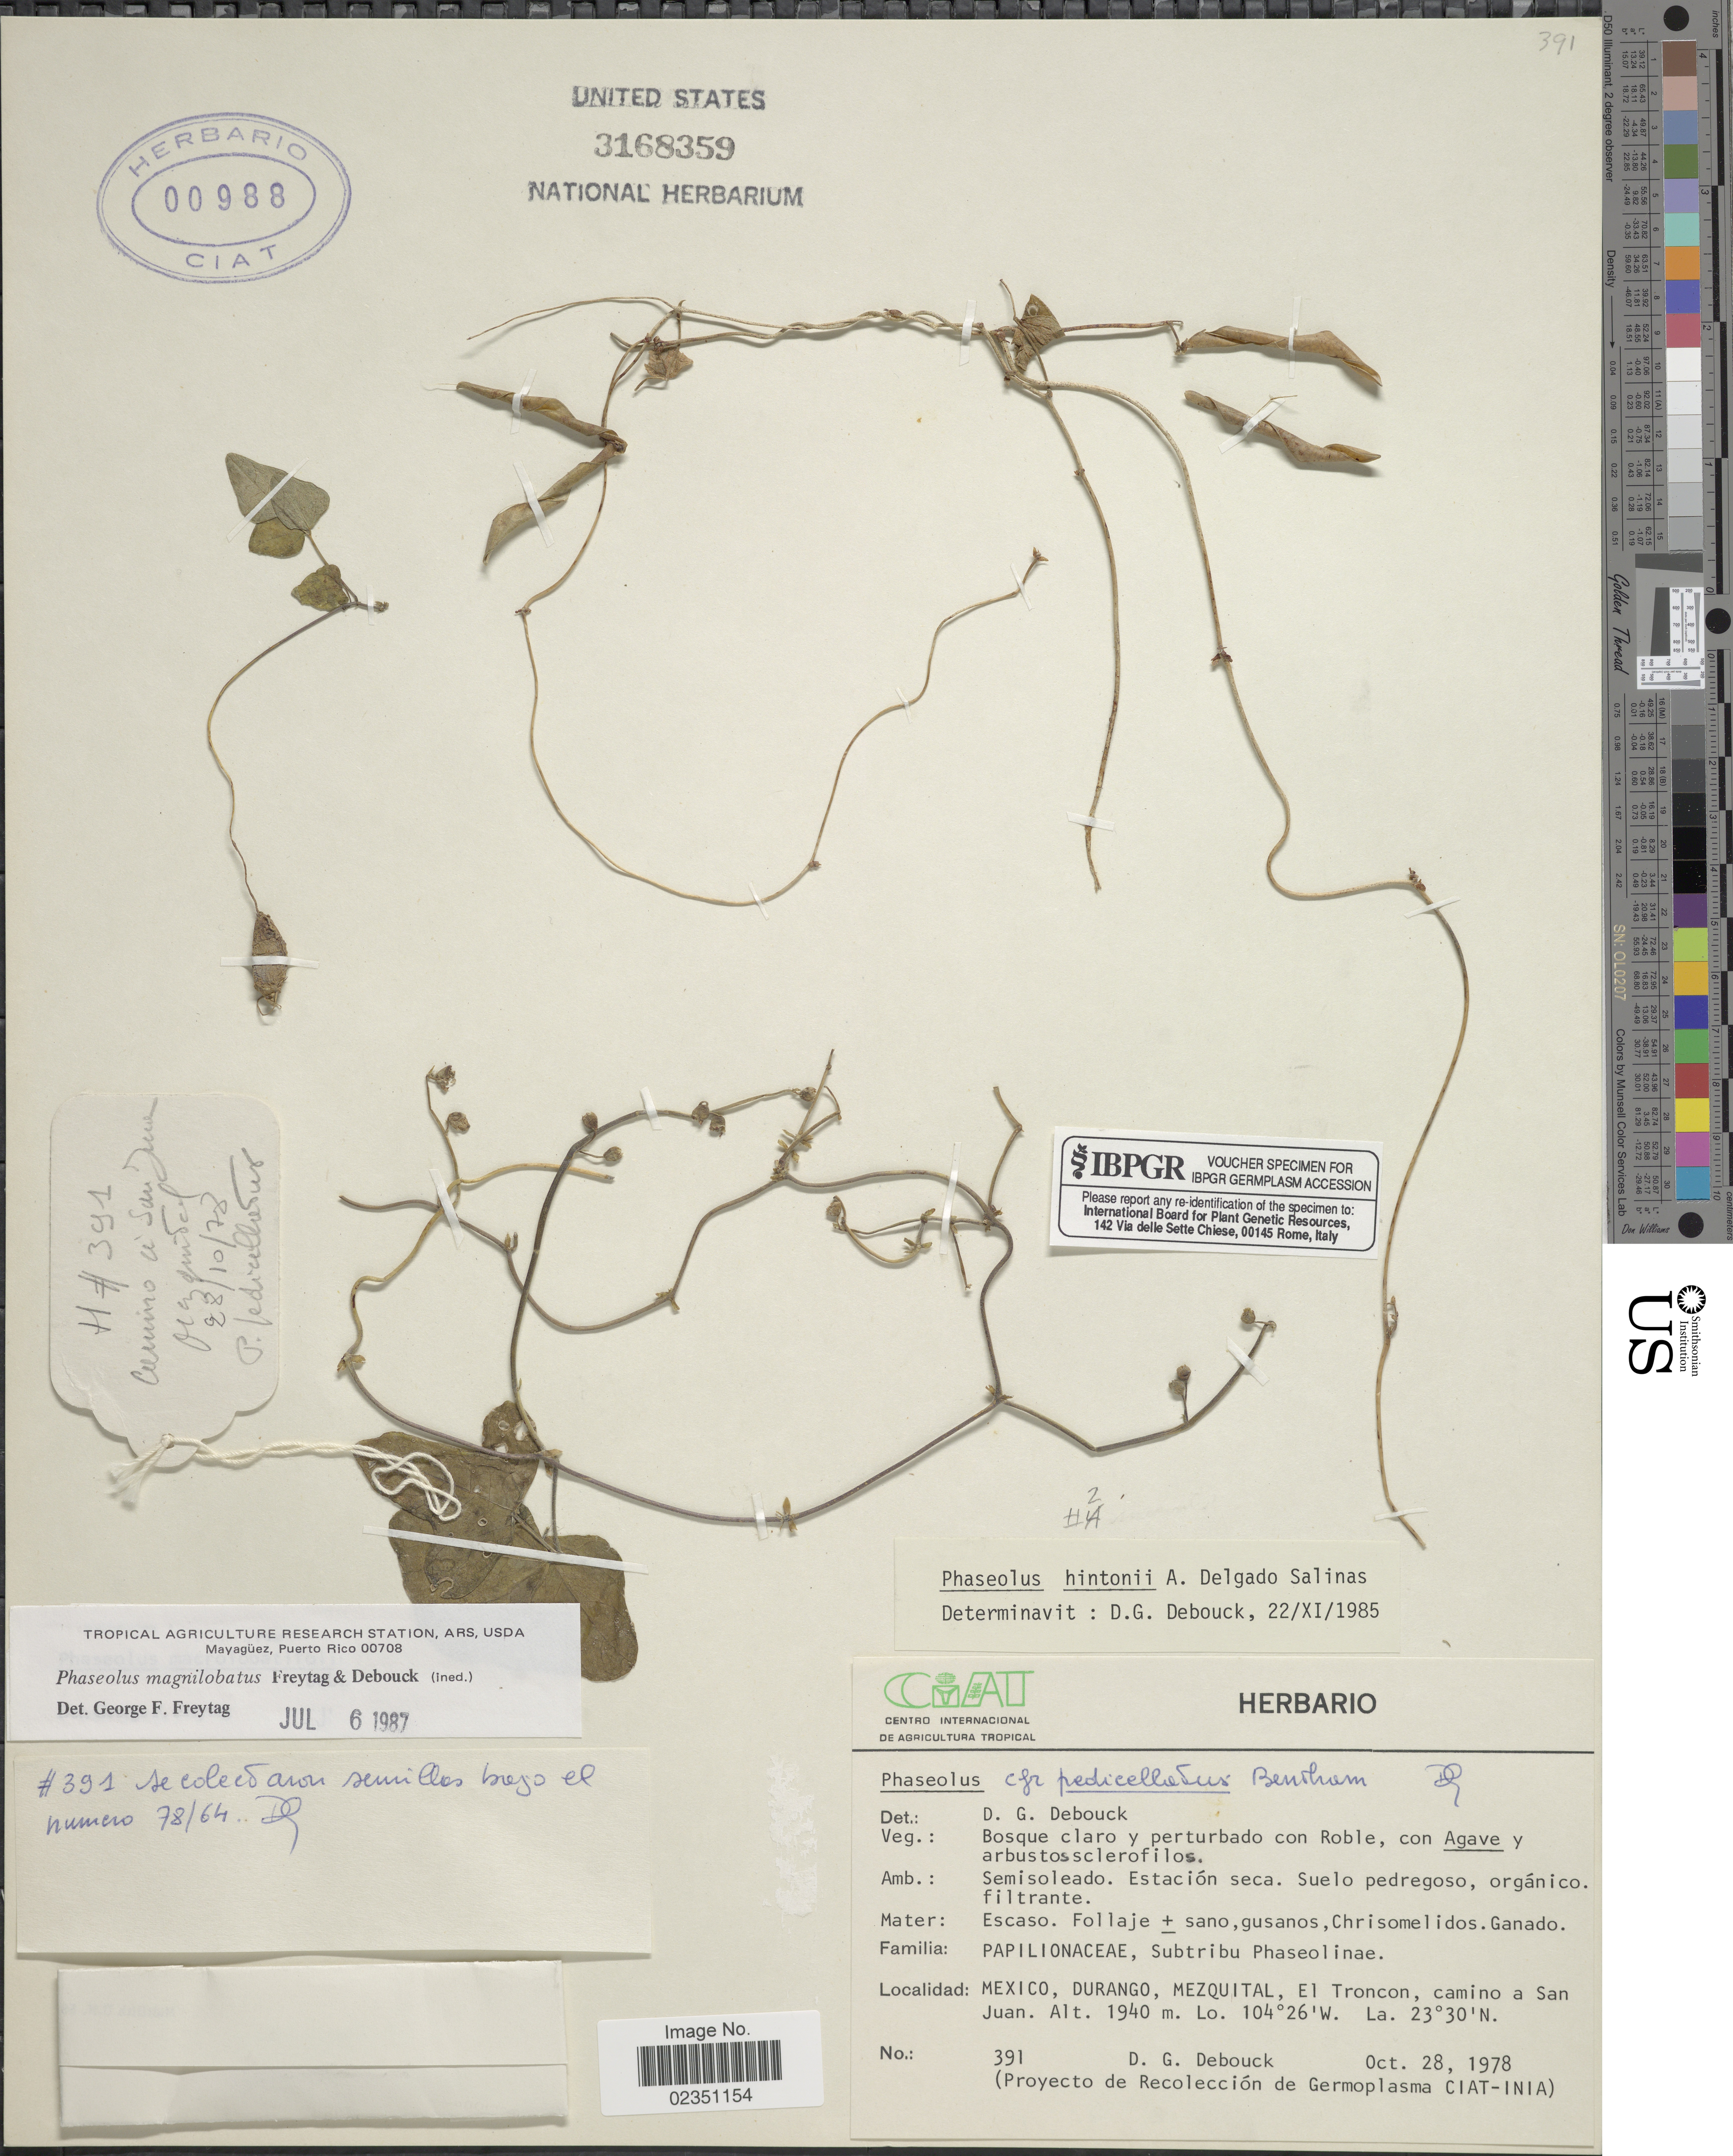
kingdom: Plantae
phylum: Tracheophyta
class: Magnoliopsida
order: Fabales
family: Fabaceae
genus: Phaseolus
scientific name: Phaseolus magnilobatus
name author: Freytag & Debouck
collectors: D. Debouck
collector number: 391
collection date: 1978-10-28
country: Mexico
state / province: Durango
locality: Mezquital, El Troncom, camino a San Juan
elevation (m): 1940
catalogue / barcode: US 3168359